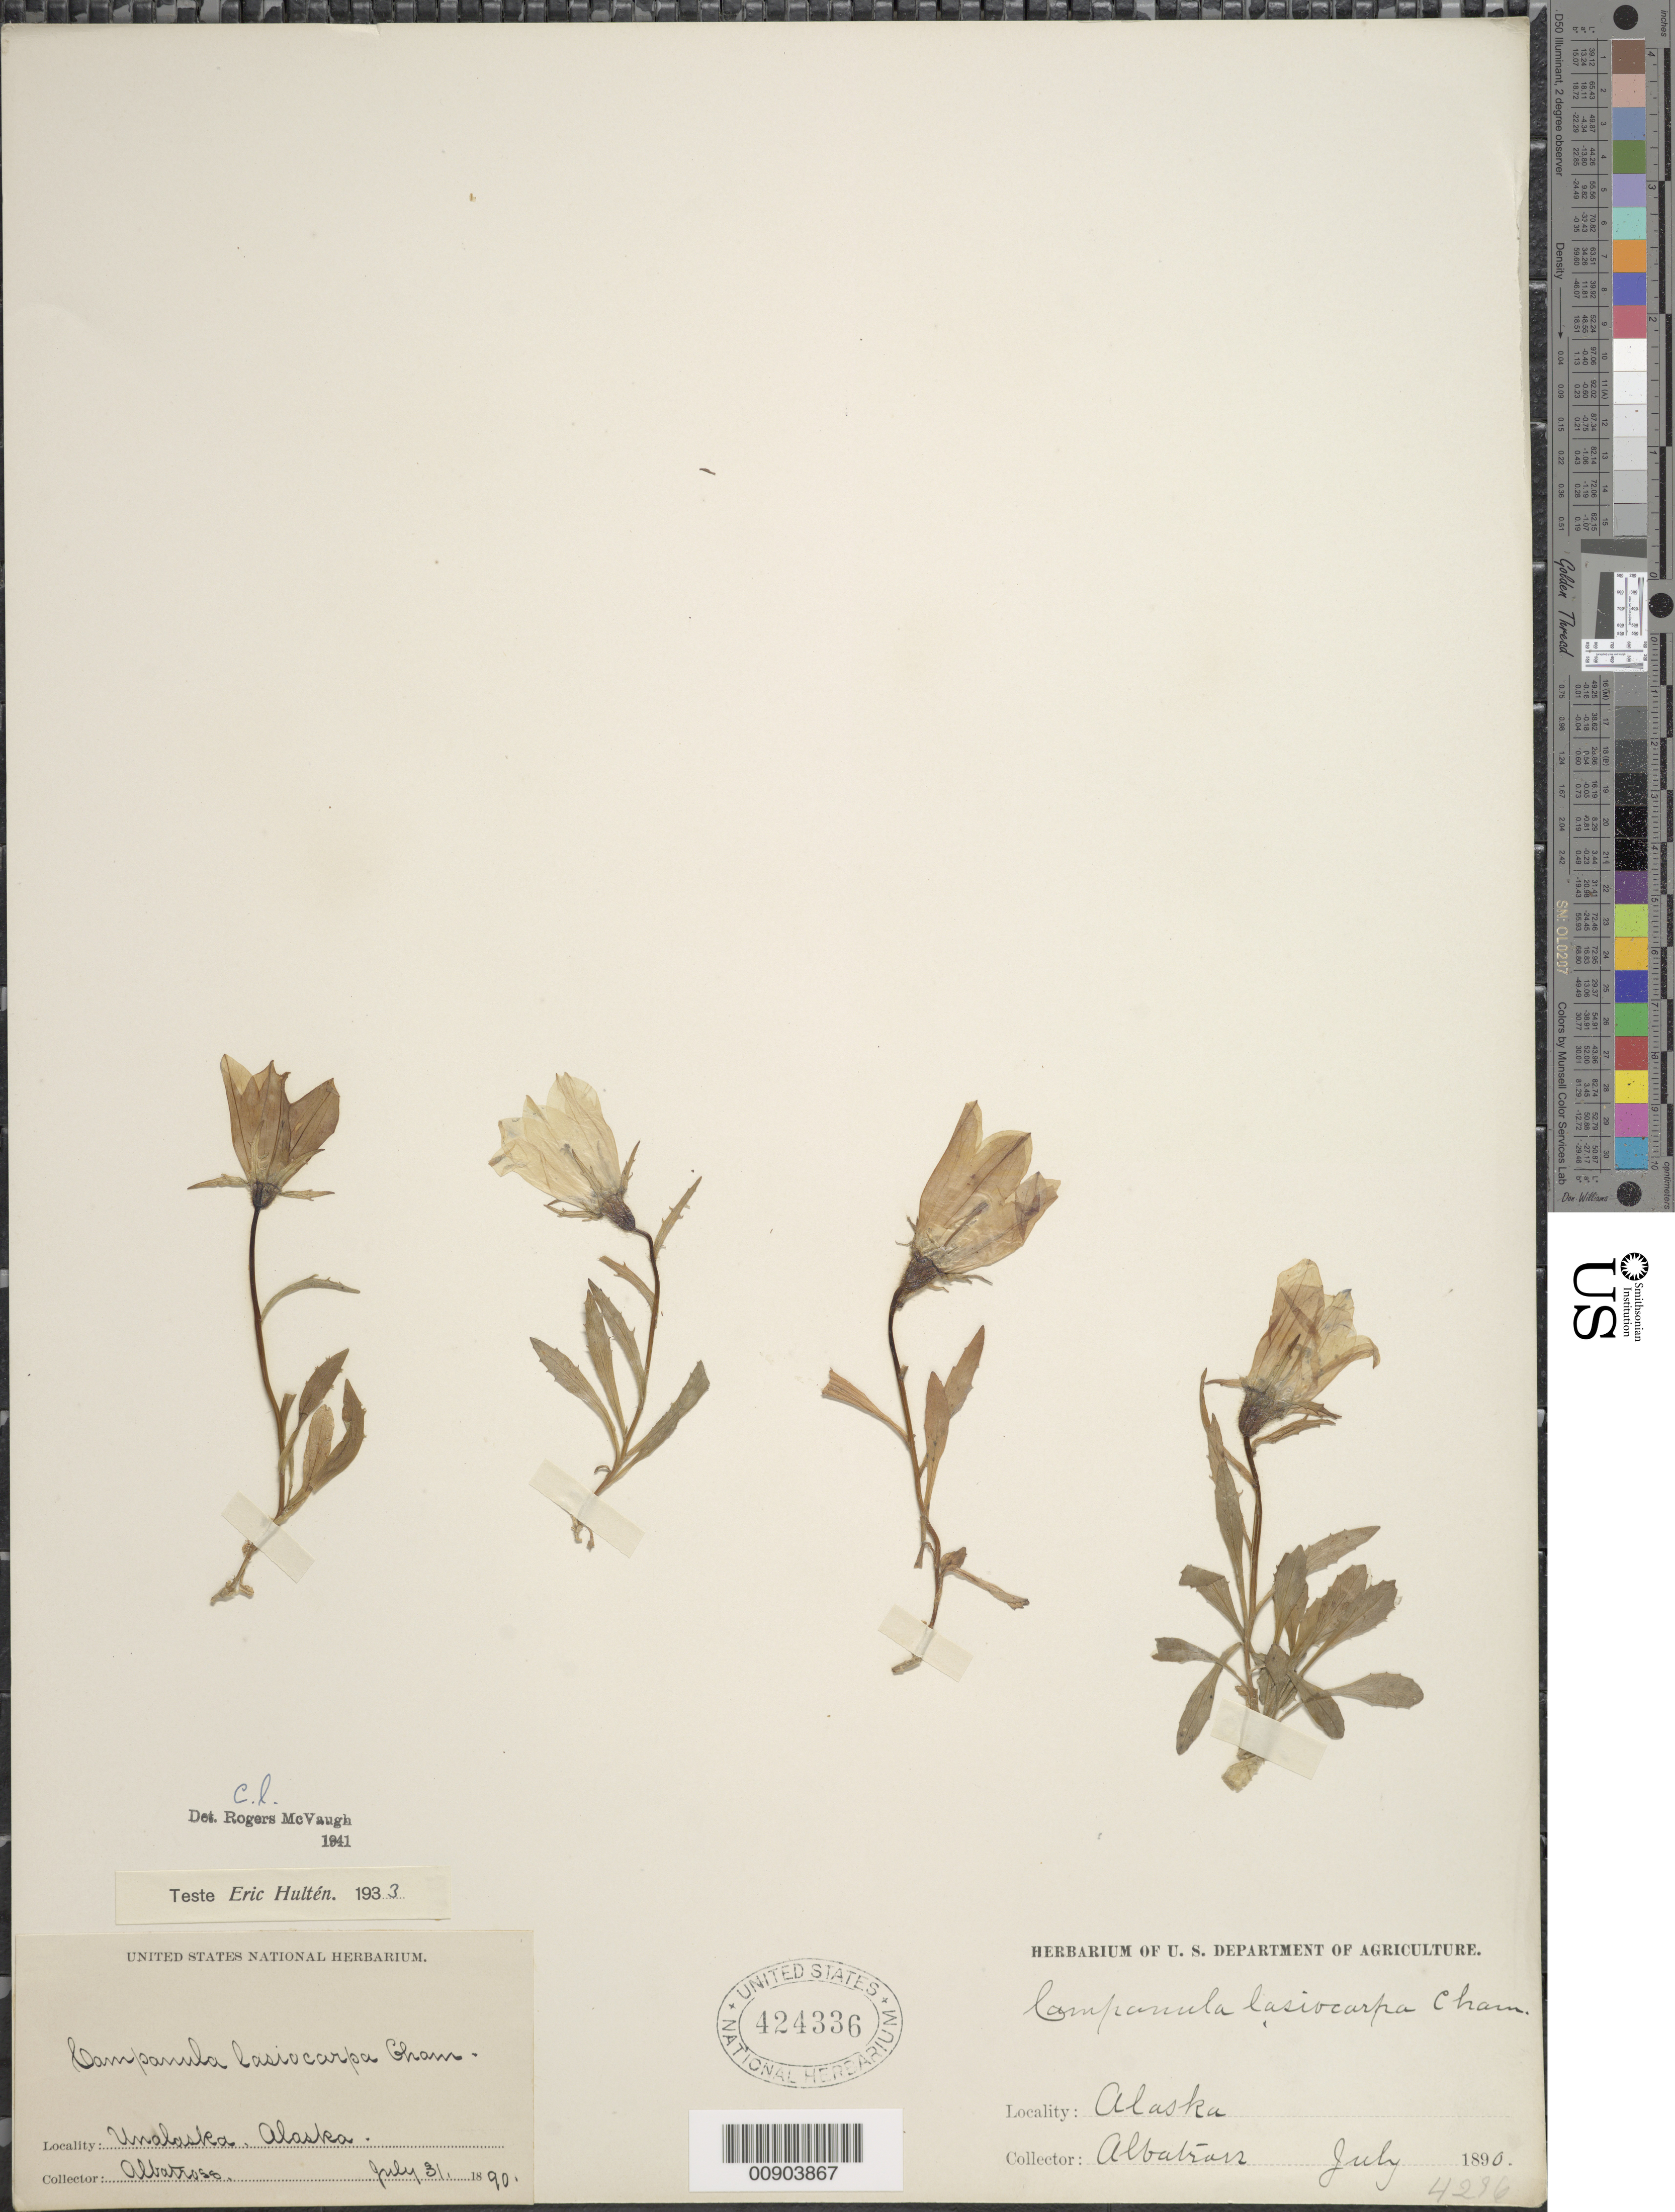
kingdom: Plantae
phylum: Tracheophyta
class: Magnoliopsida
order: Asterales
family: Campanulaceae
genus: Campanula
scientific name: Campanula lasiocarpa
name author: Cham.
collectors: "The Albatross"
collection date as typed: July 31, 1890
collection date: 1890-07-31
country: United States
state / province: Alaska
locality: Unalaska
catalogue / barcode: US 424336